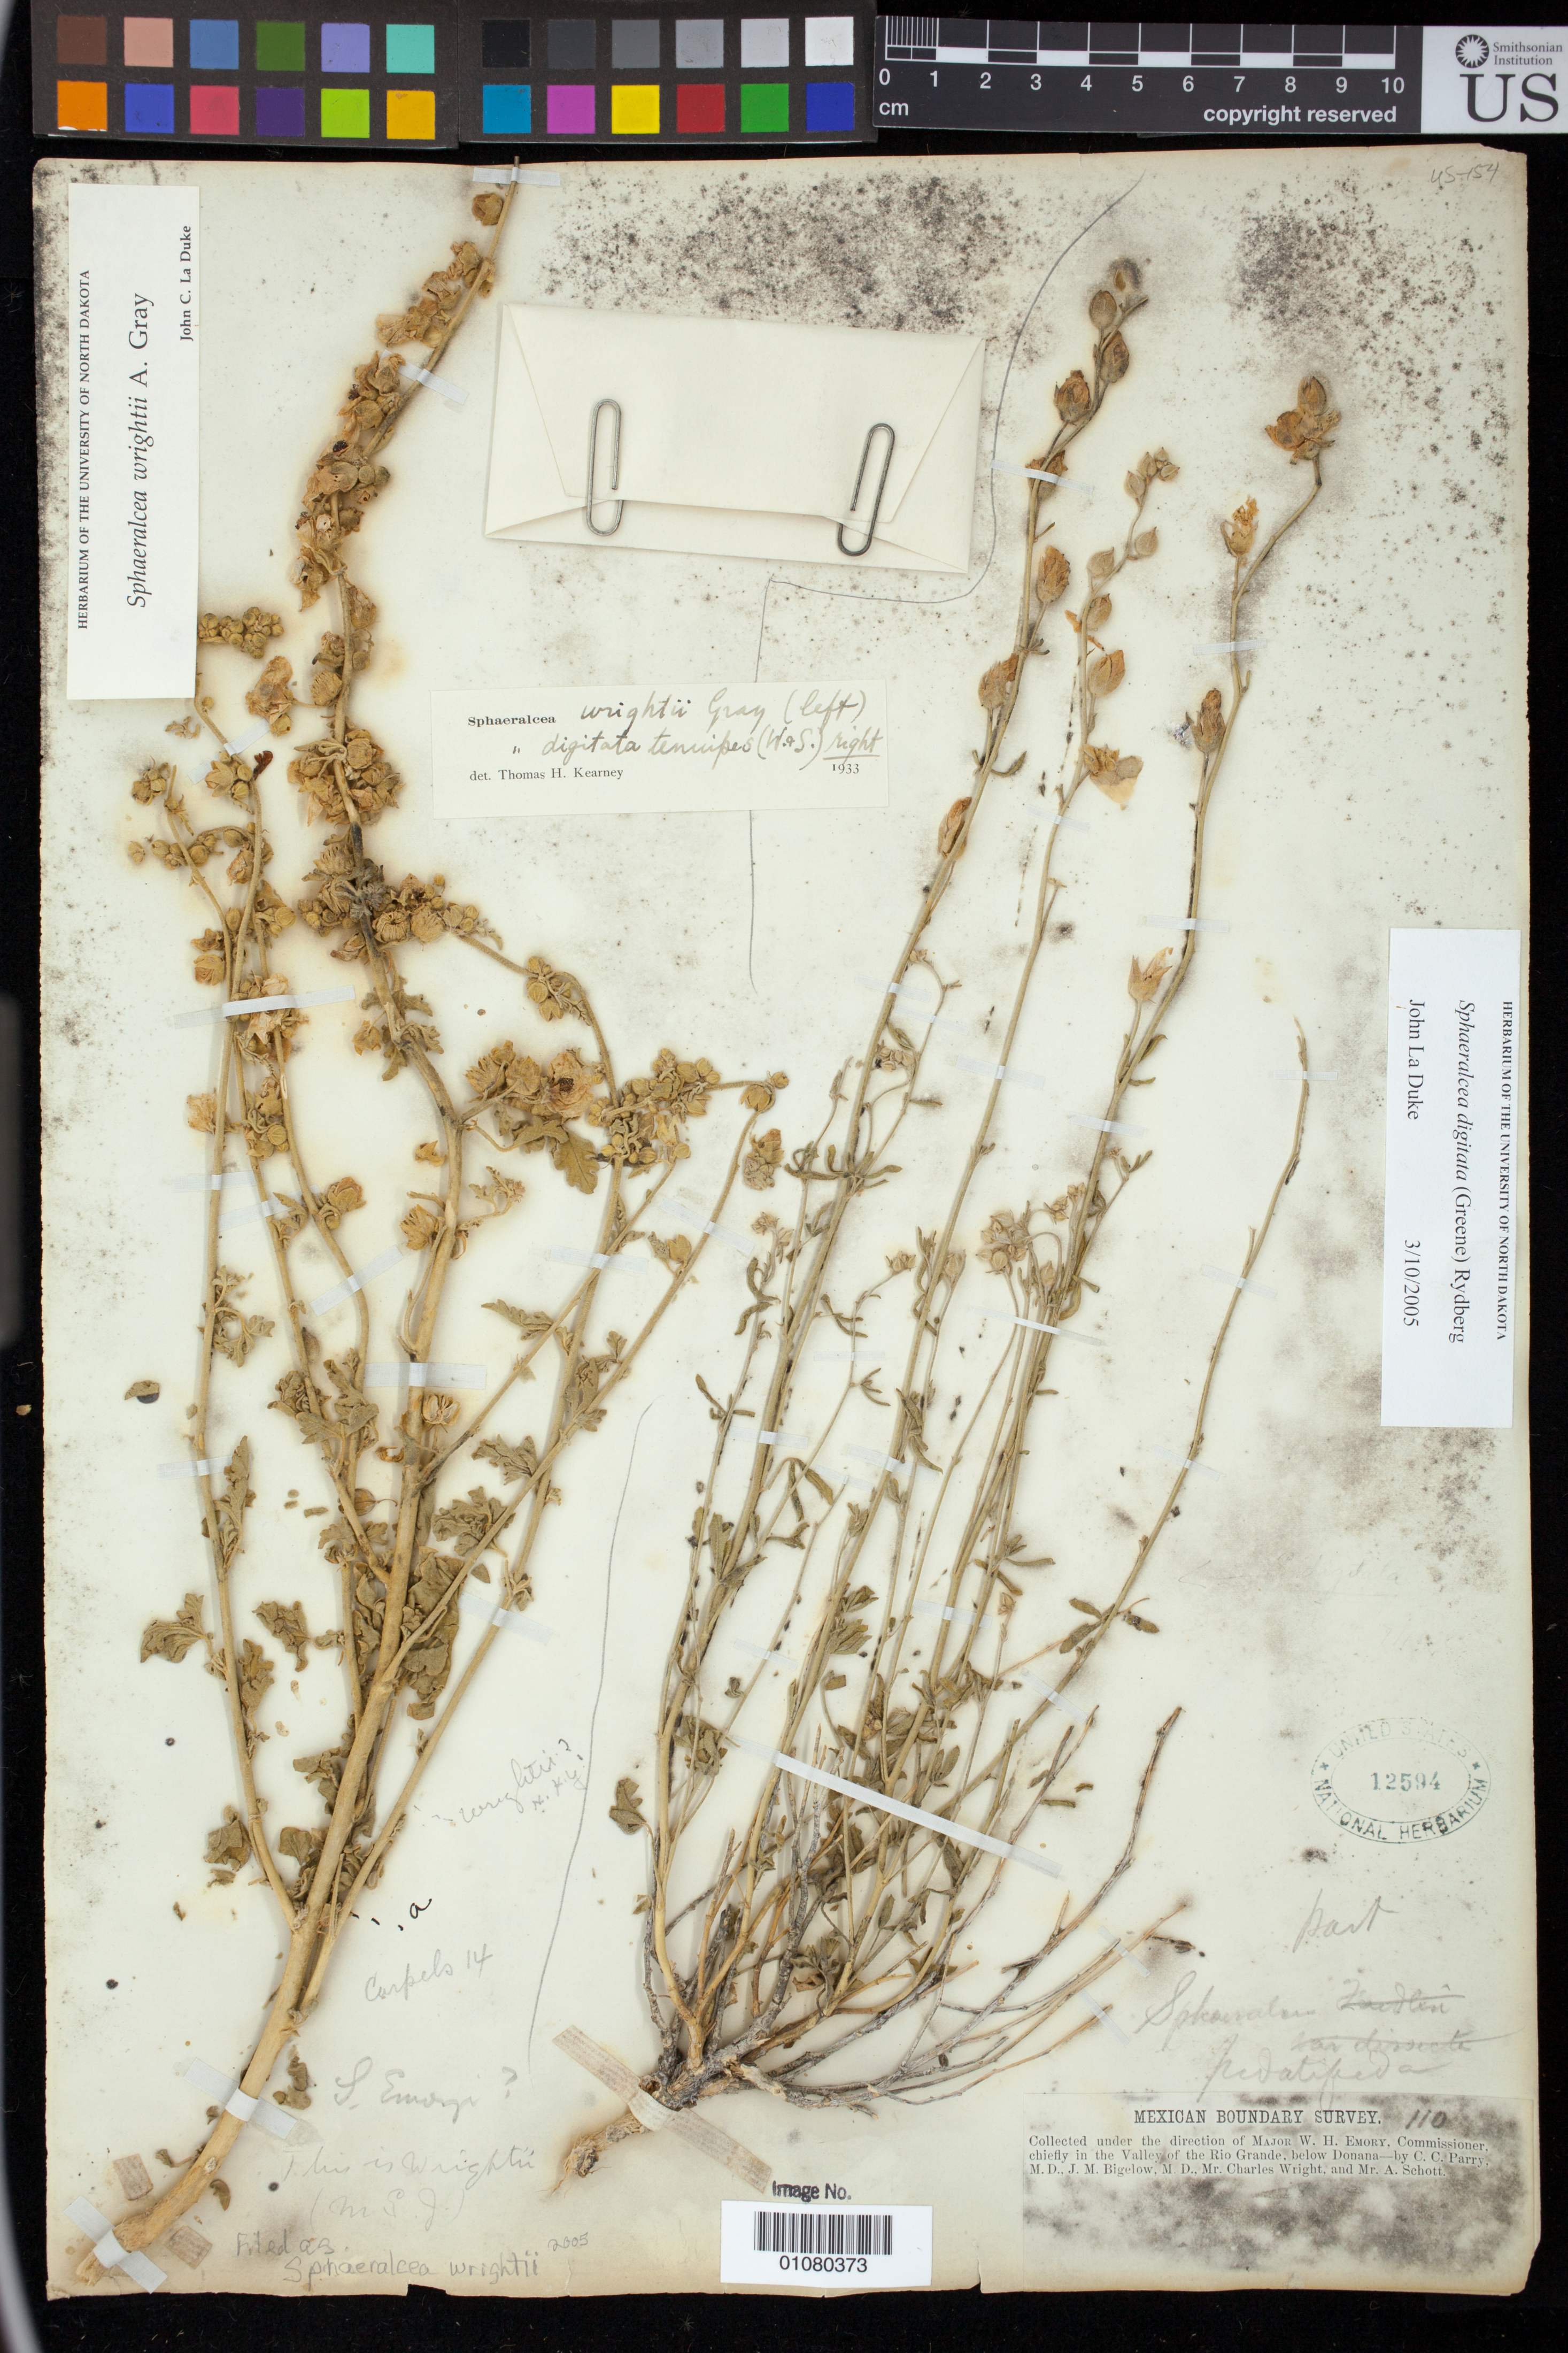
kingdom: Plantae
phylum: Tracheophyta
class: Magnoliopsida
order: Malvales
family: Malvaceae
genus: Sphaeralcea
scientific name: Sphaeralcea wrightii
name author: A. Gray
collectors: C. C. Parry, J. M. Bigelow, C. Wright & A. C. V. Schott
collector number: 110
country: Mexico / United States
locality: Valley of the Rio Grande, below Donana.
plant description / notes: Mixed collection with Sphaeralcea digitata (Greene) Ryberg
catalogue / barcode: US 12594